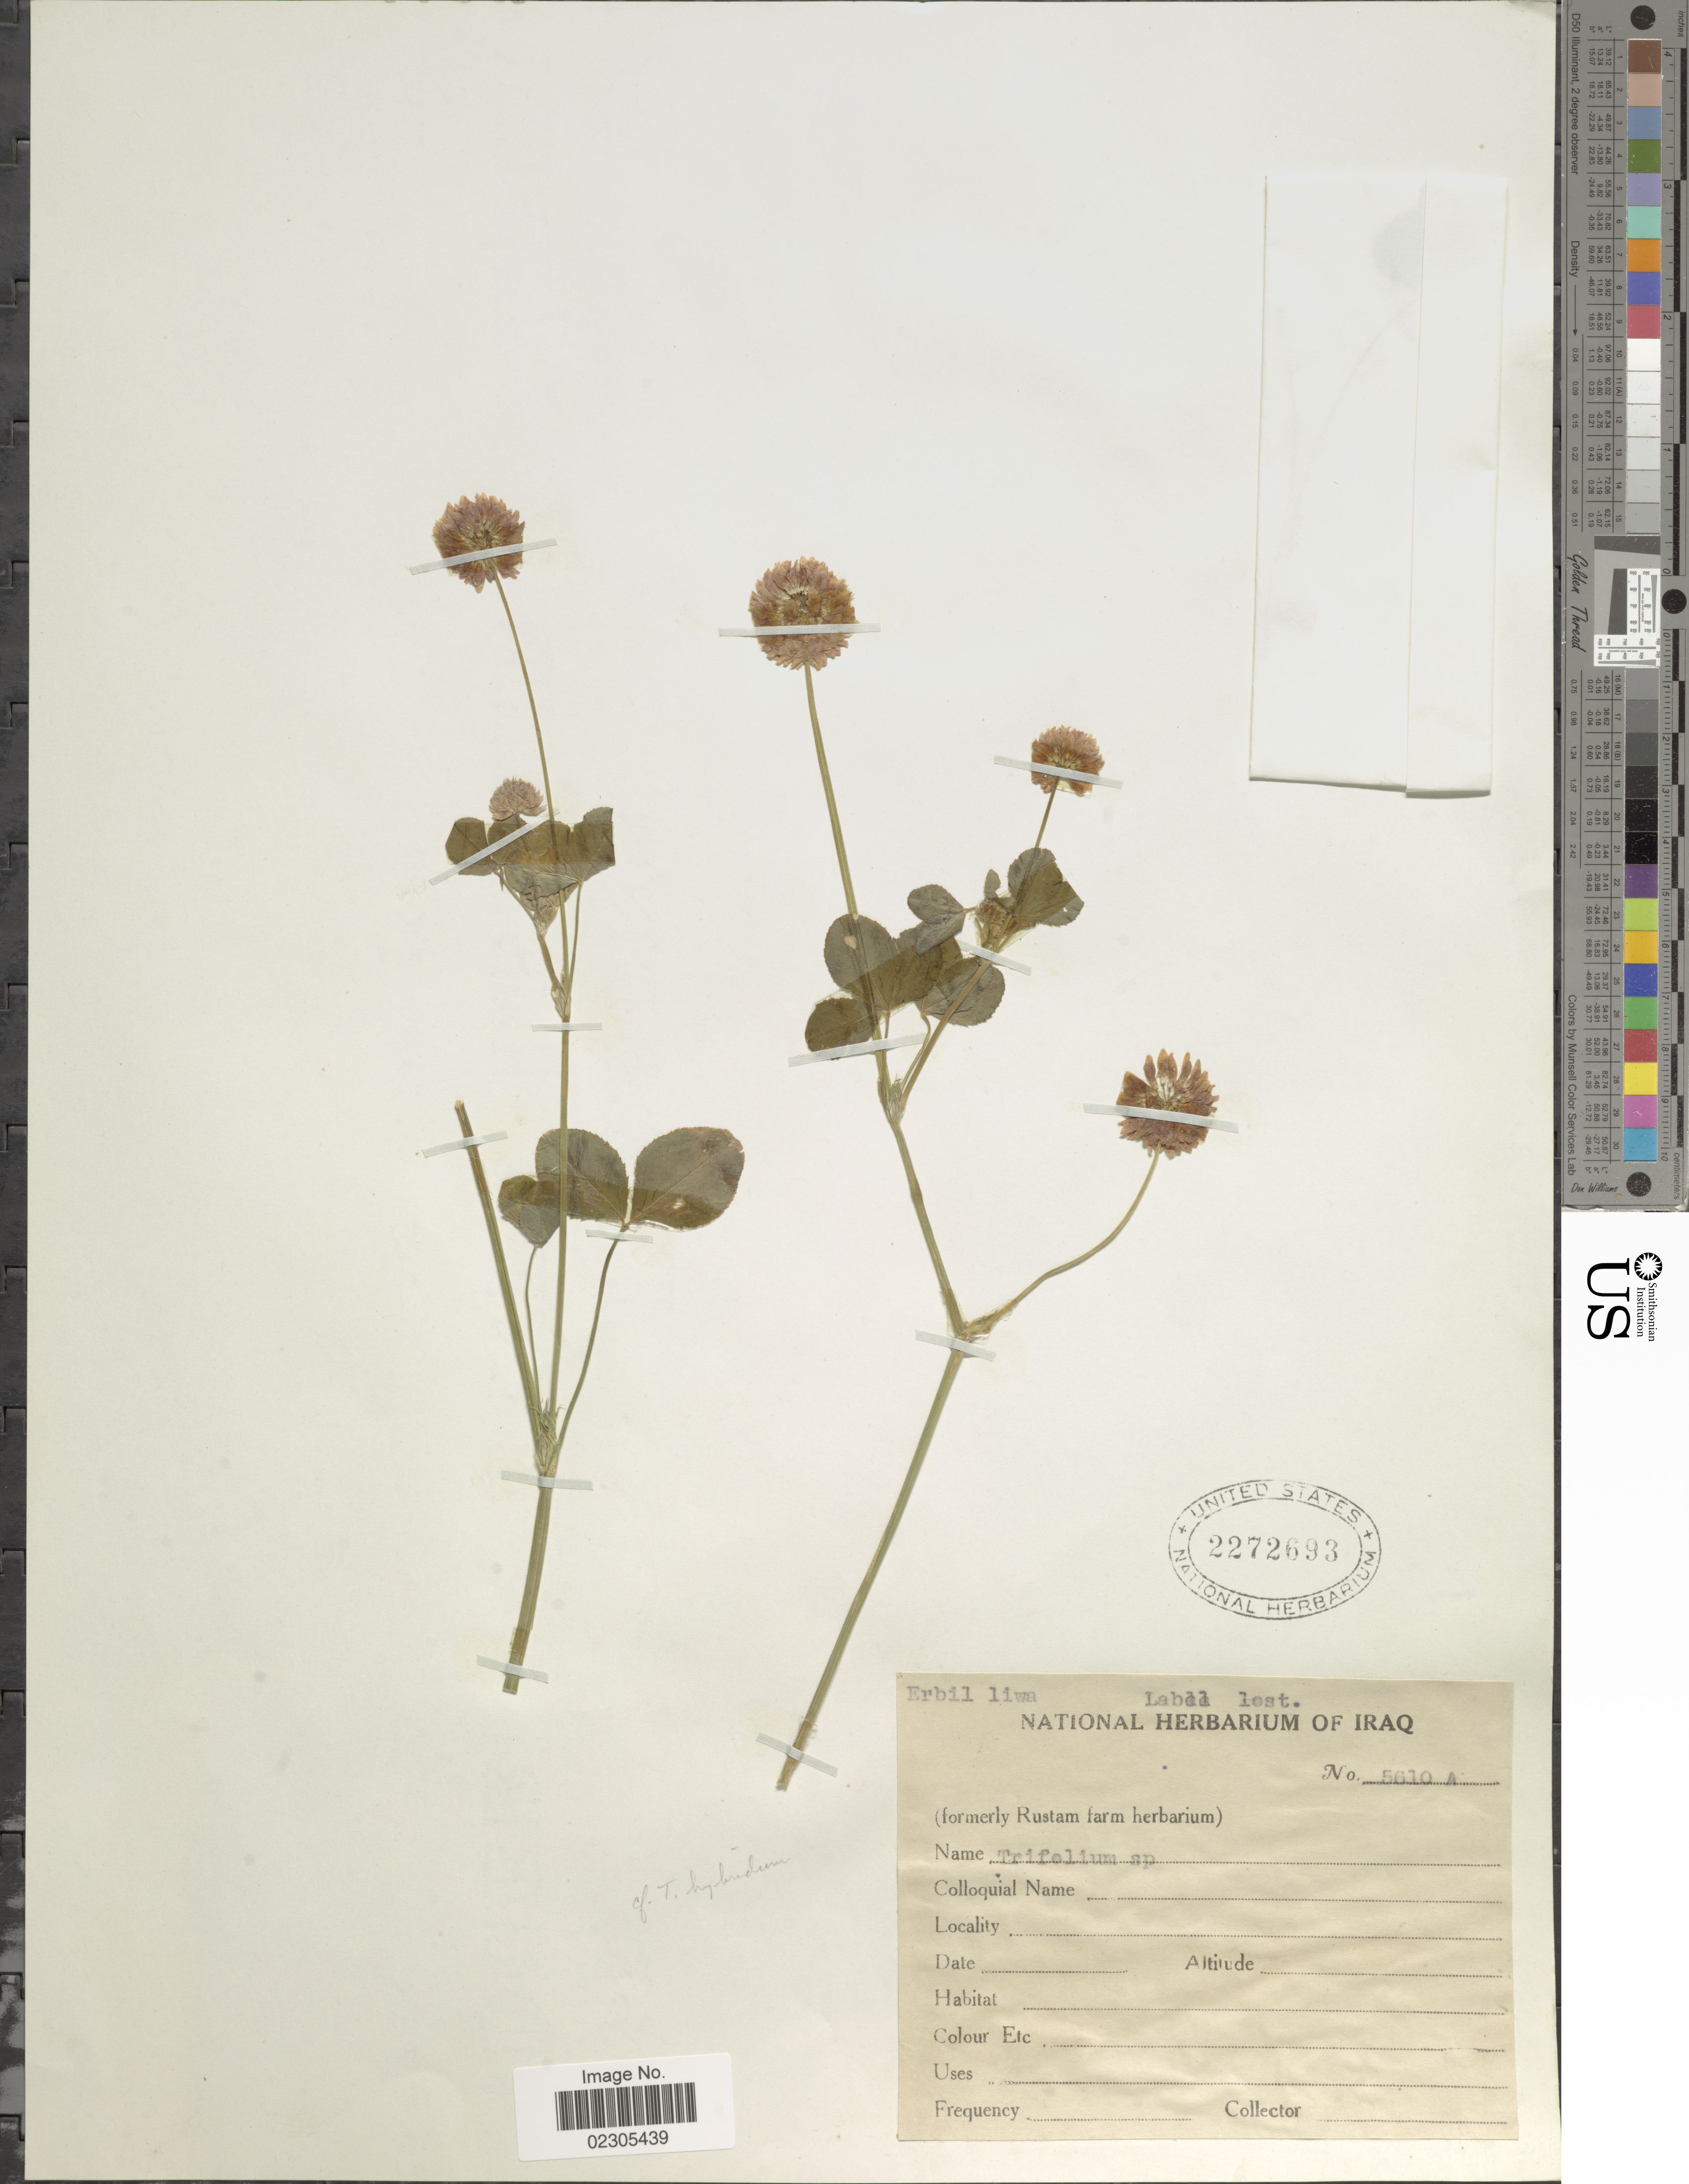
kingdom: Plantae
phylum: Tracheophyta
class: Magnoliopsida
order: Fabales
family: Fabaceae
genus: Trifolium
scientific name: Trifolium sp.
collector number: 5610A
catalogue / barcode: US 2272693